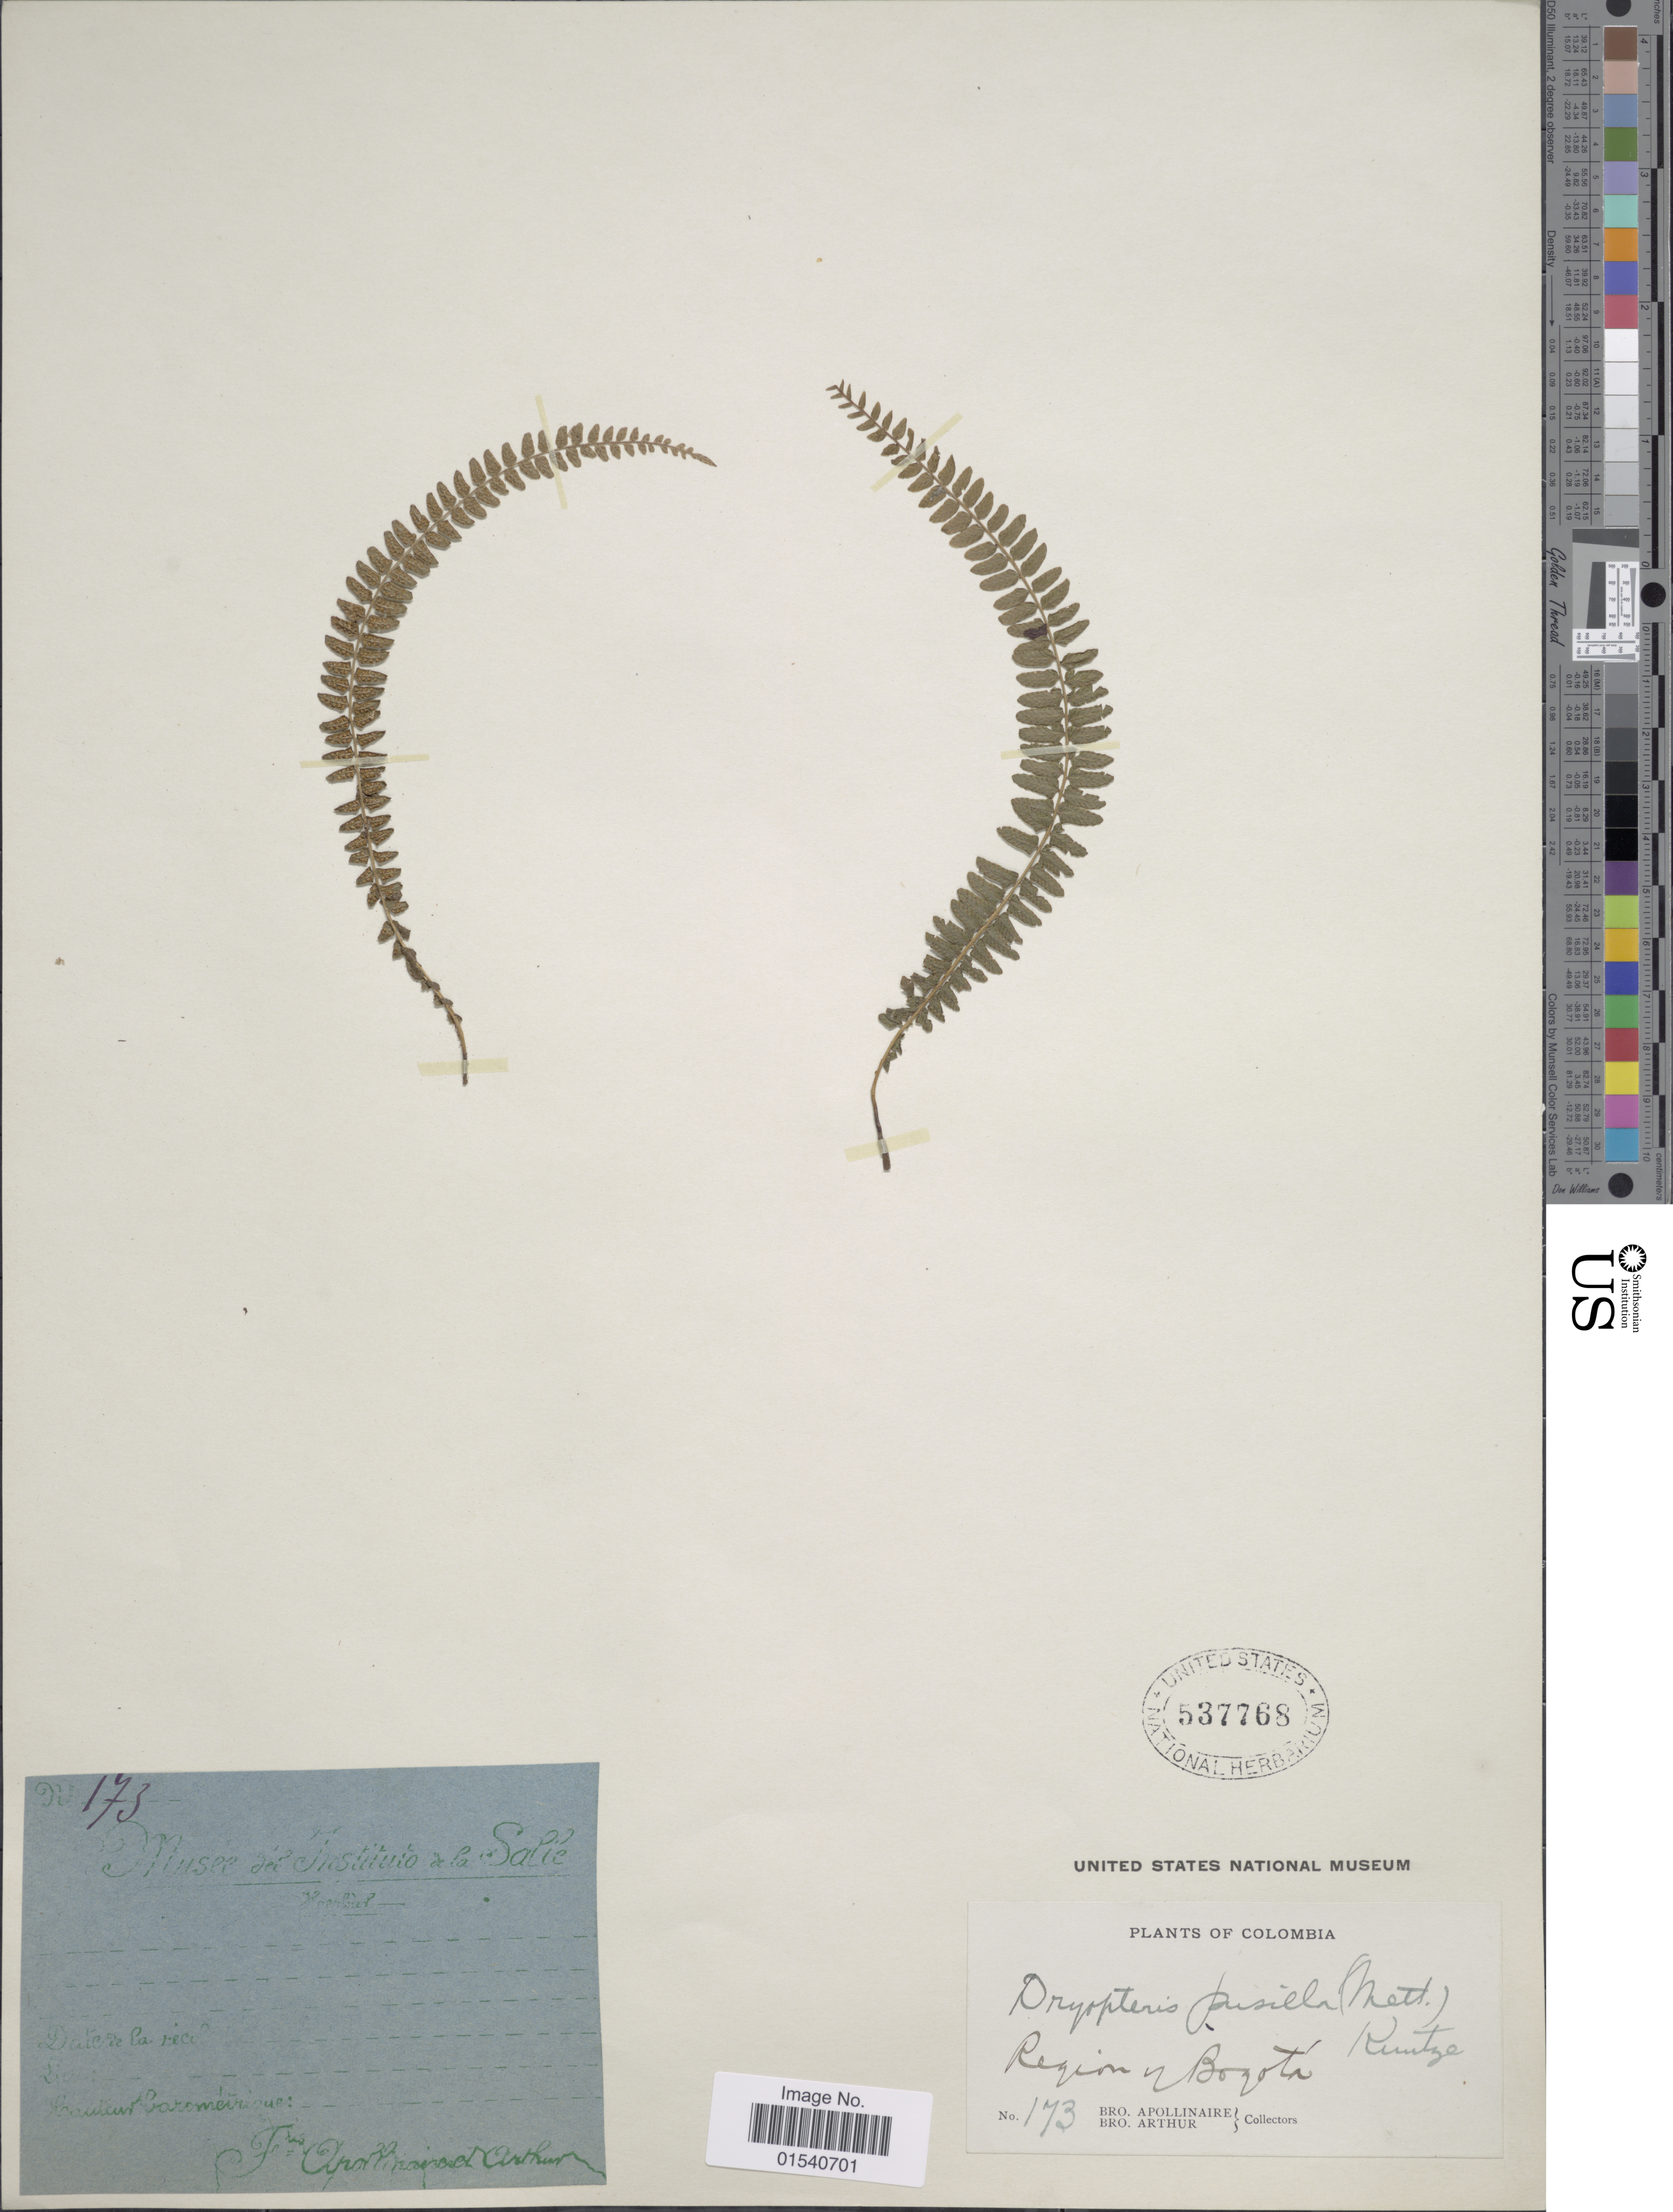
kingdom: Plantae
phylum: Tracheophyta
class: Polypodiopsida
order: Polypodiales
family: Thelypteridaceae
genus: Amauropelta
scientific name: Amauropelta pusilla (Mett.) comb. nov., ined 2015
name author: (Mett.)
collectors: Bro. Apollinaire & Bro. Arthur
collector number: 173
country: Colombia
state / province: Bogota D.C.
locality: Region of Bogotá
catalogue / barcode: US 537768